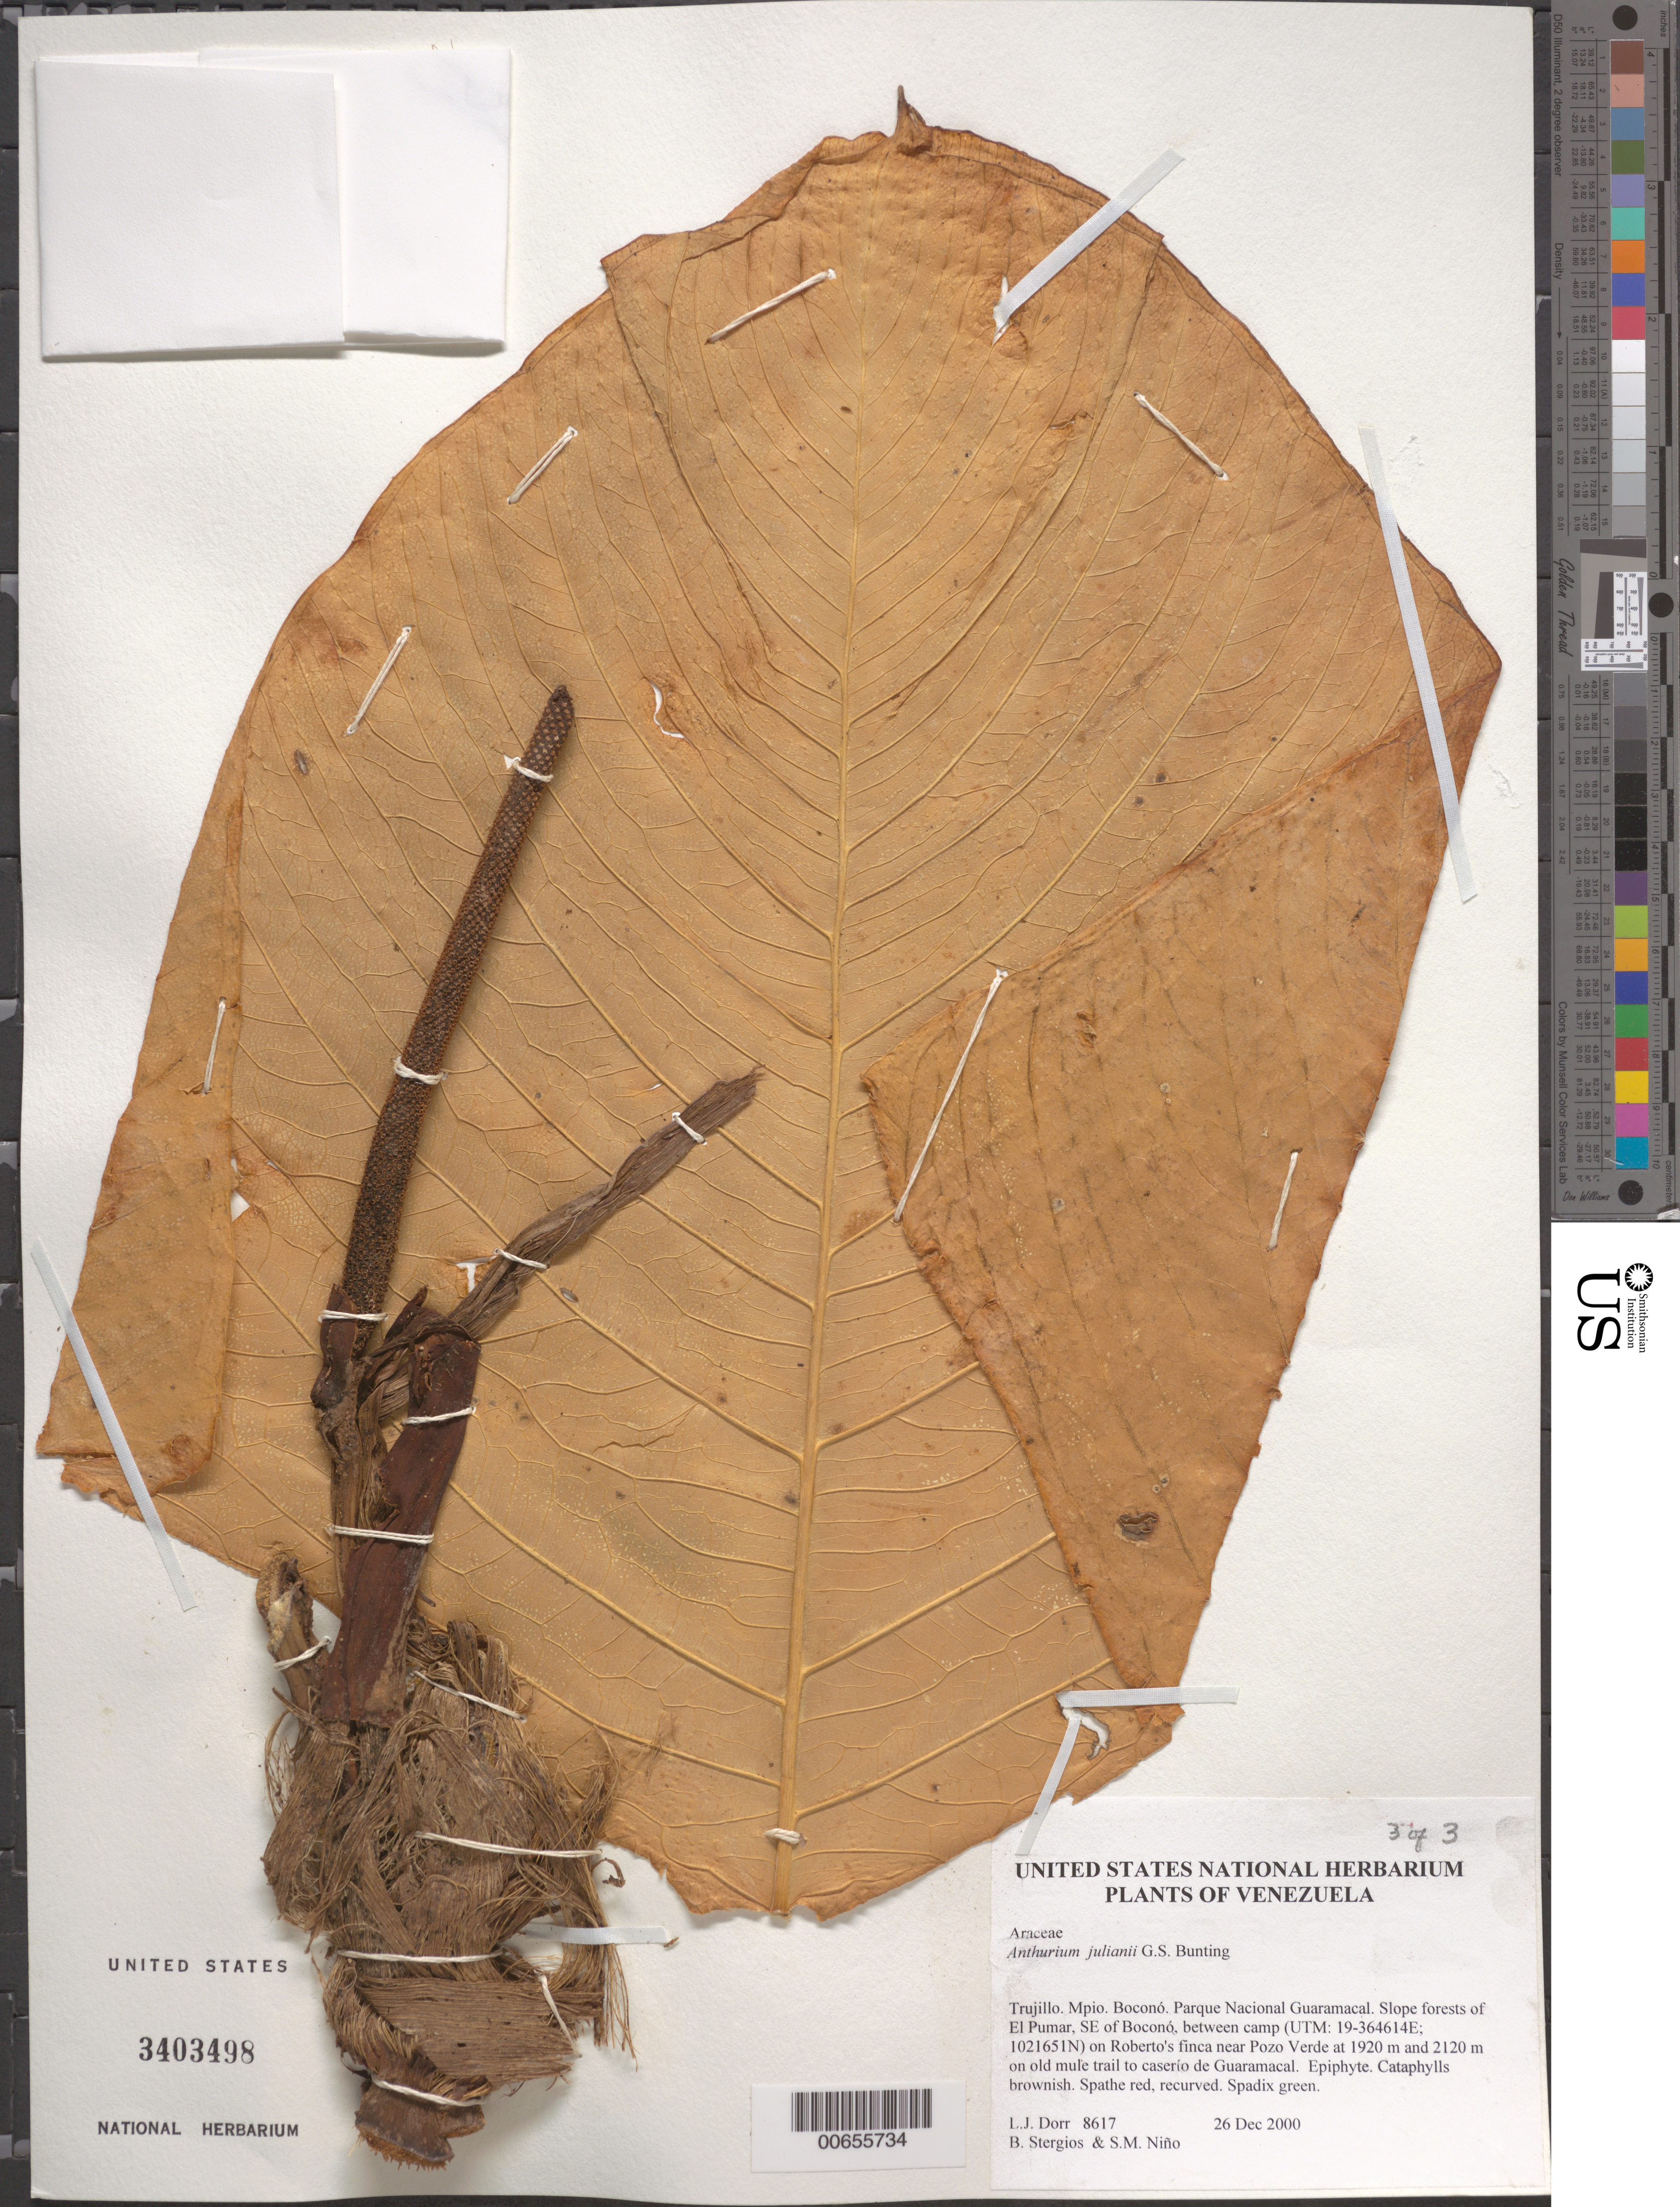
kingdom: Plantae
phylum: Tracheophyta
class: Liliopsida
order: Alismatales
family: Araceae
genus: Anthurium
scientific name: Anthurium julianii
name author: G.S. Bunting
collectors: L. J. Dorr, B. G. Stergios & S. M. Niño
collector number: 8617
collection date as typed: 26 Dec 2000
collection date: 2000-12-26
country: Venezuela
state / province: Trujillo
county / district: Boconó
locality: Parque Nacional Guaramacal. El Pumar, SE of Boconó, between camp on Roberto's finca near Pozo Verde at 1920 m and 2120 m on old mule trail to caserío de Guaramacal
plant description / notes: PORT, US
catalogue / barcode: US 3403498